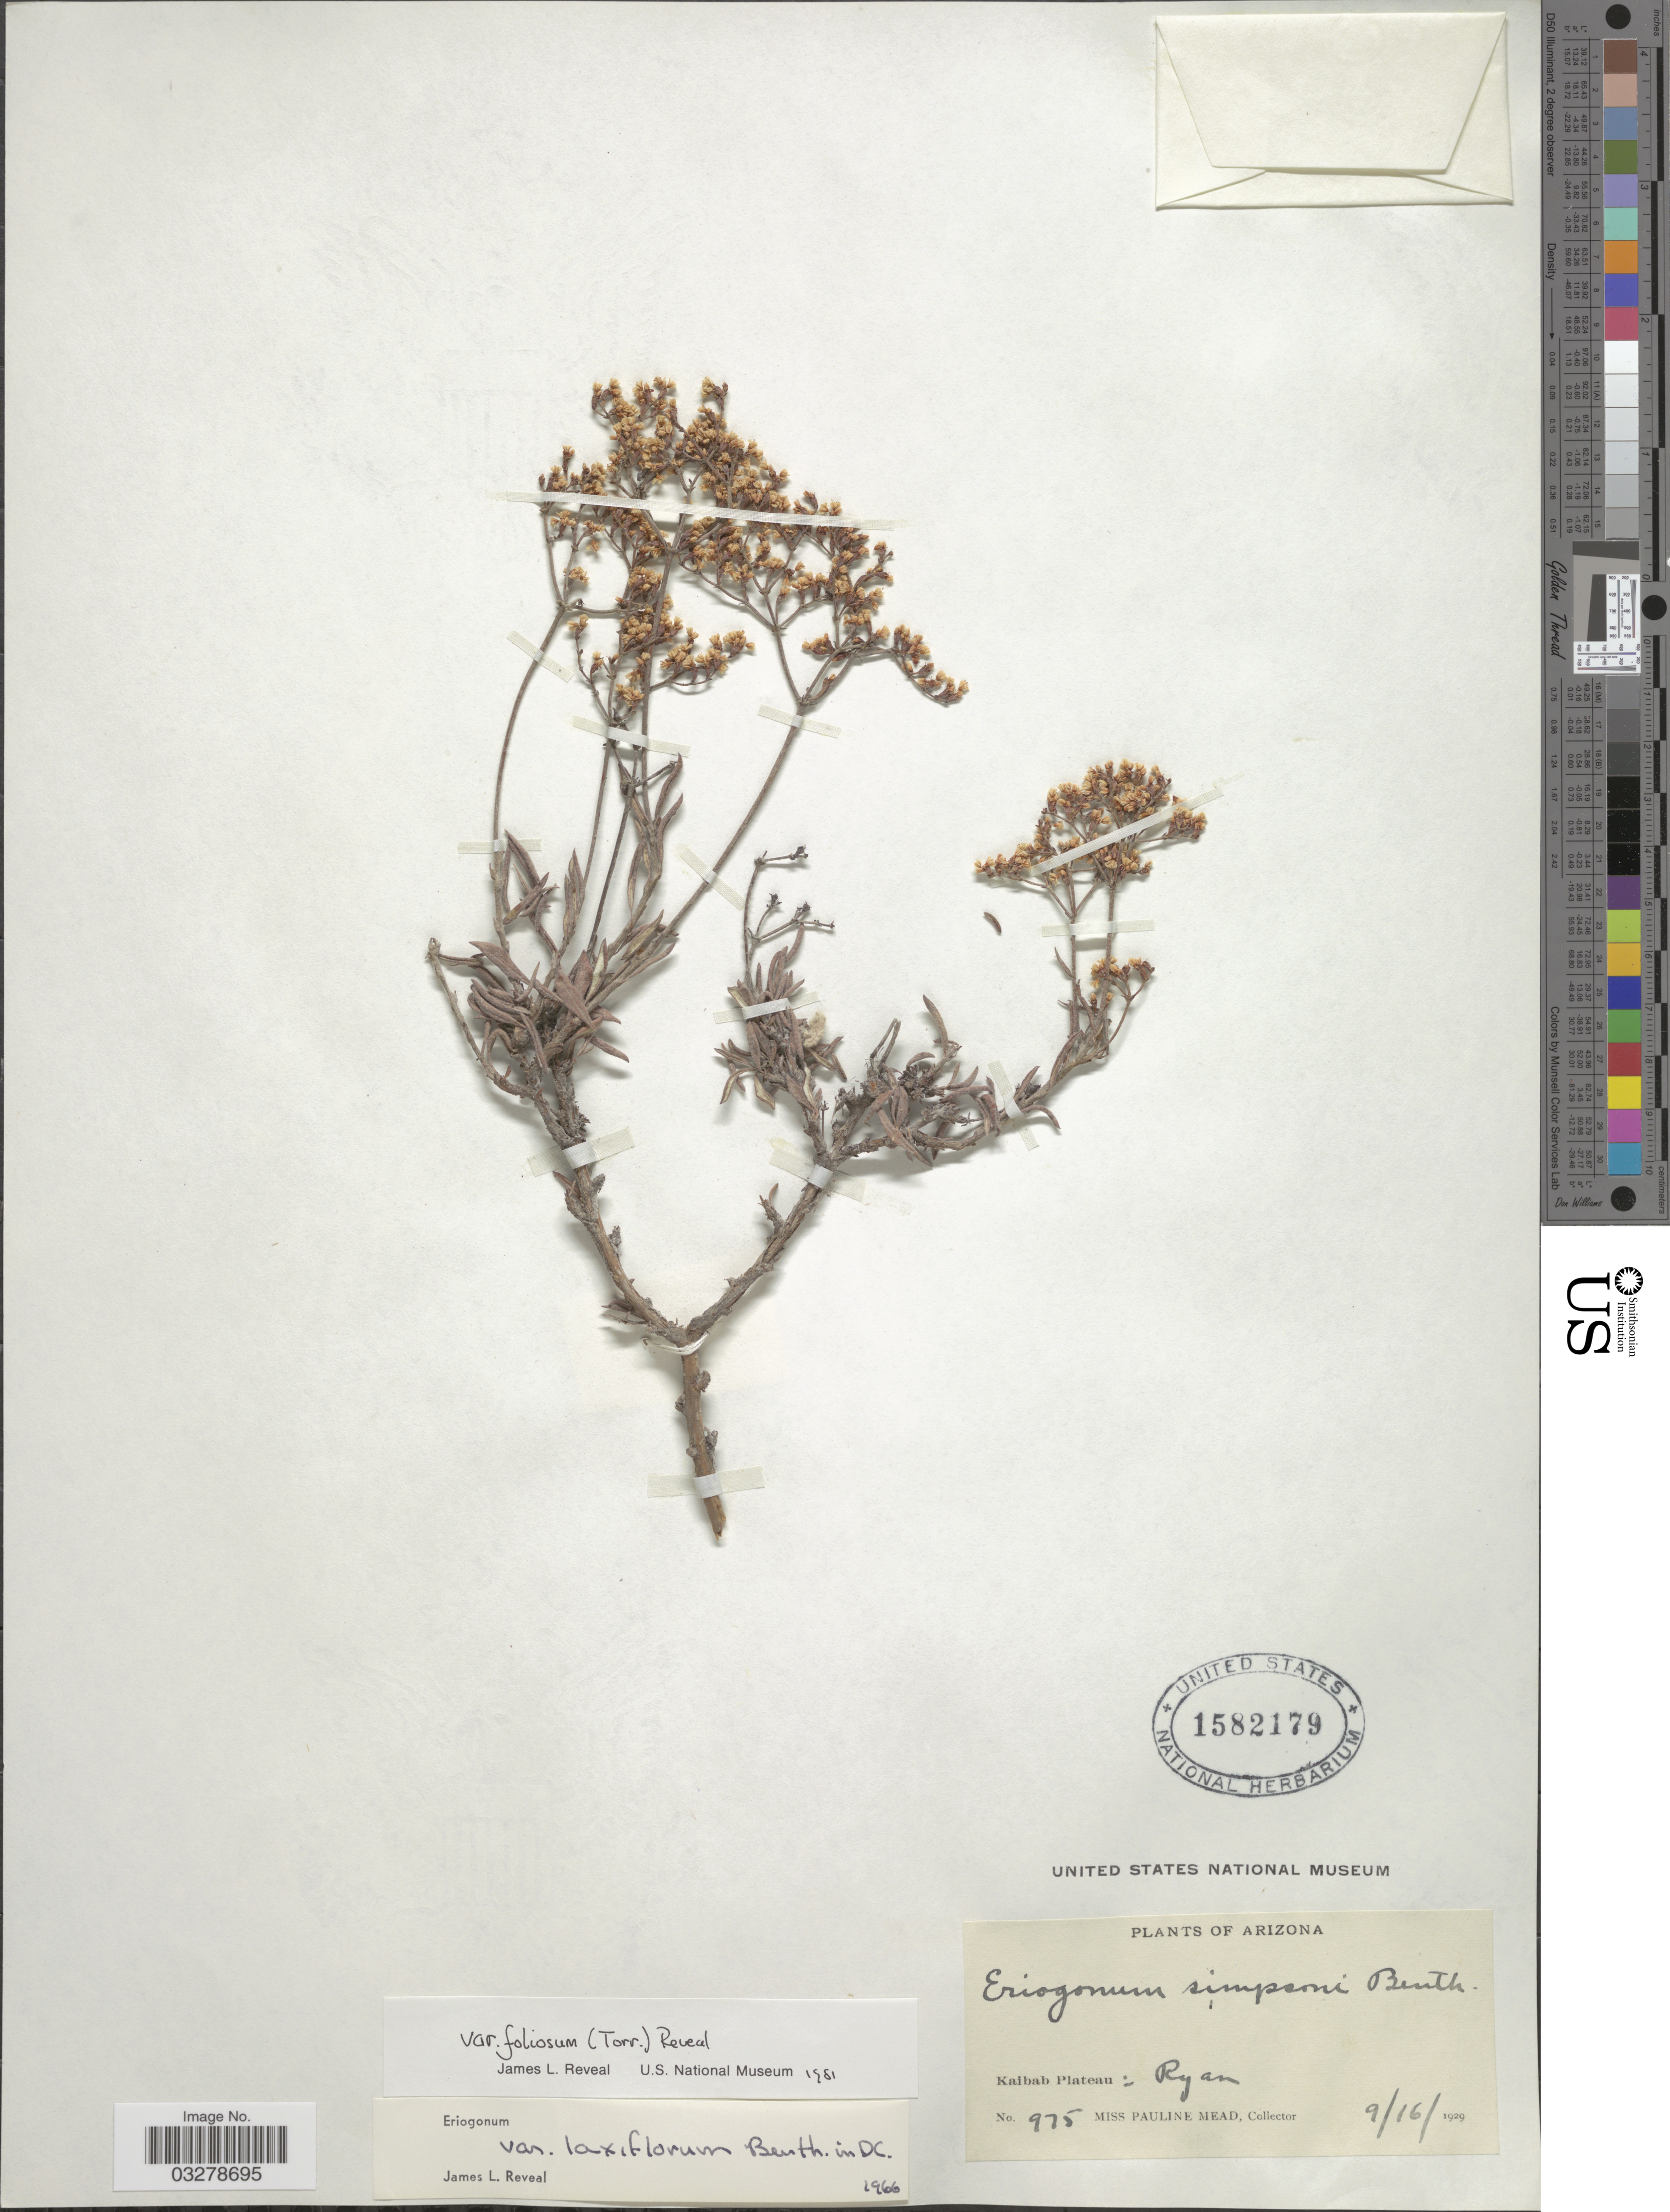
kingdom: Plantae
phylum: Tracheophyta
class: Magnoliopsida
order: Caryophyllales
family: Polygonaceae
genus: Eriogonum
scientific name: Eriogonum microtheca var. laxiflorum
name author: Hook.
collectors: P. Mead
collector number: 975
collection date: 1929-09-16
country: United States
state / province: Arizona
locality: Kaibab Plateau. Ryan [unsure placement].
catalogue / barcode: US 1582179